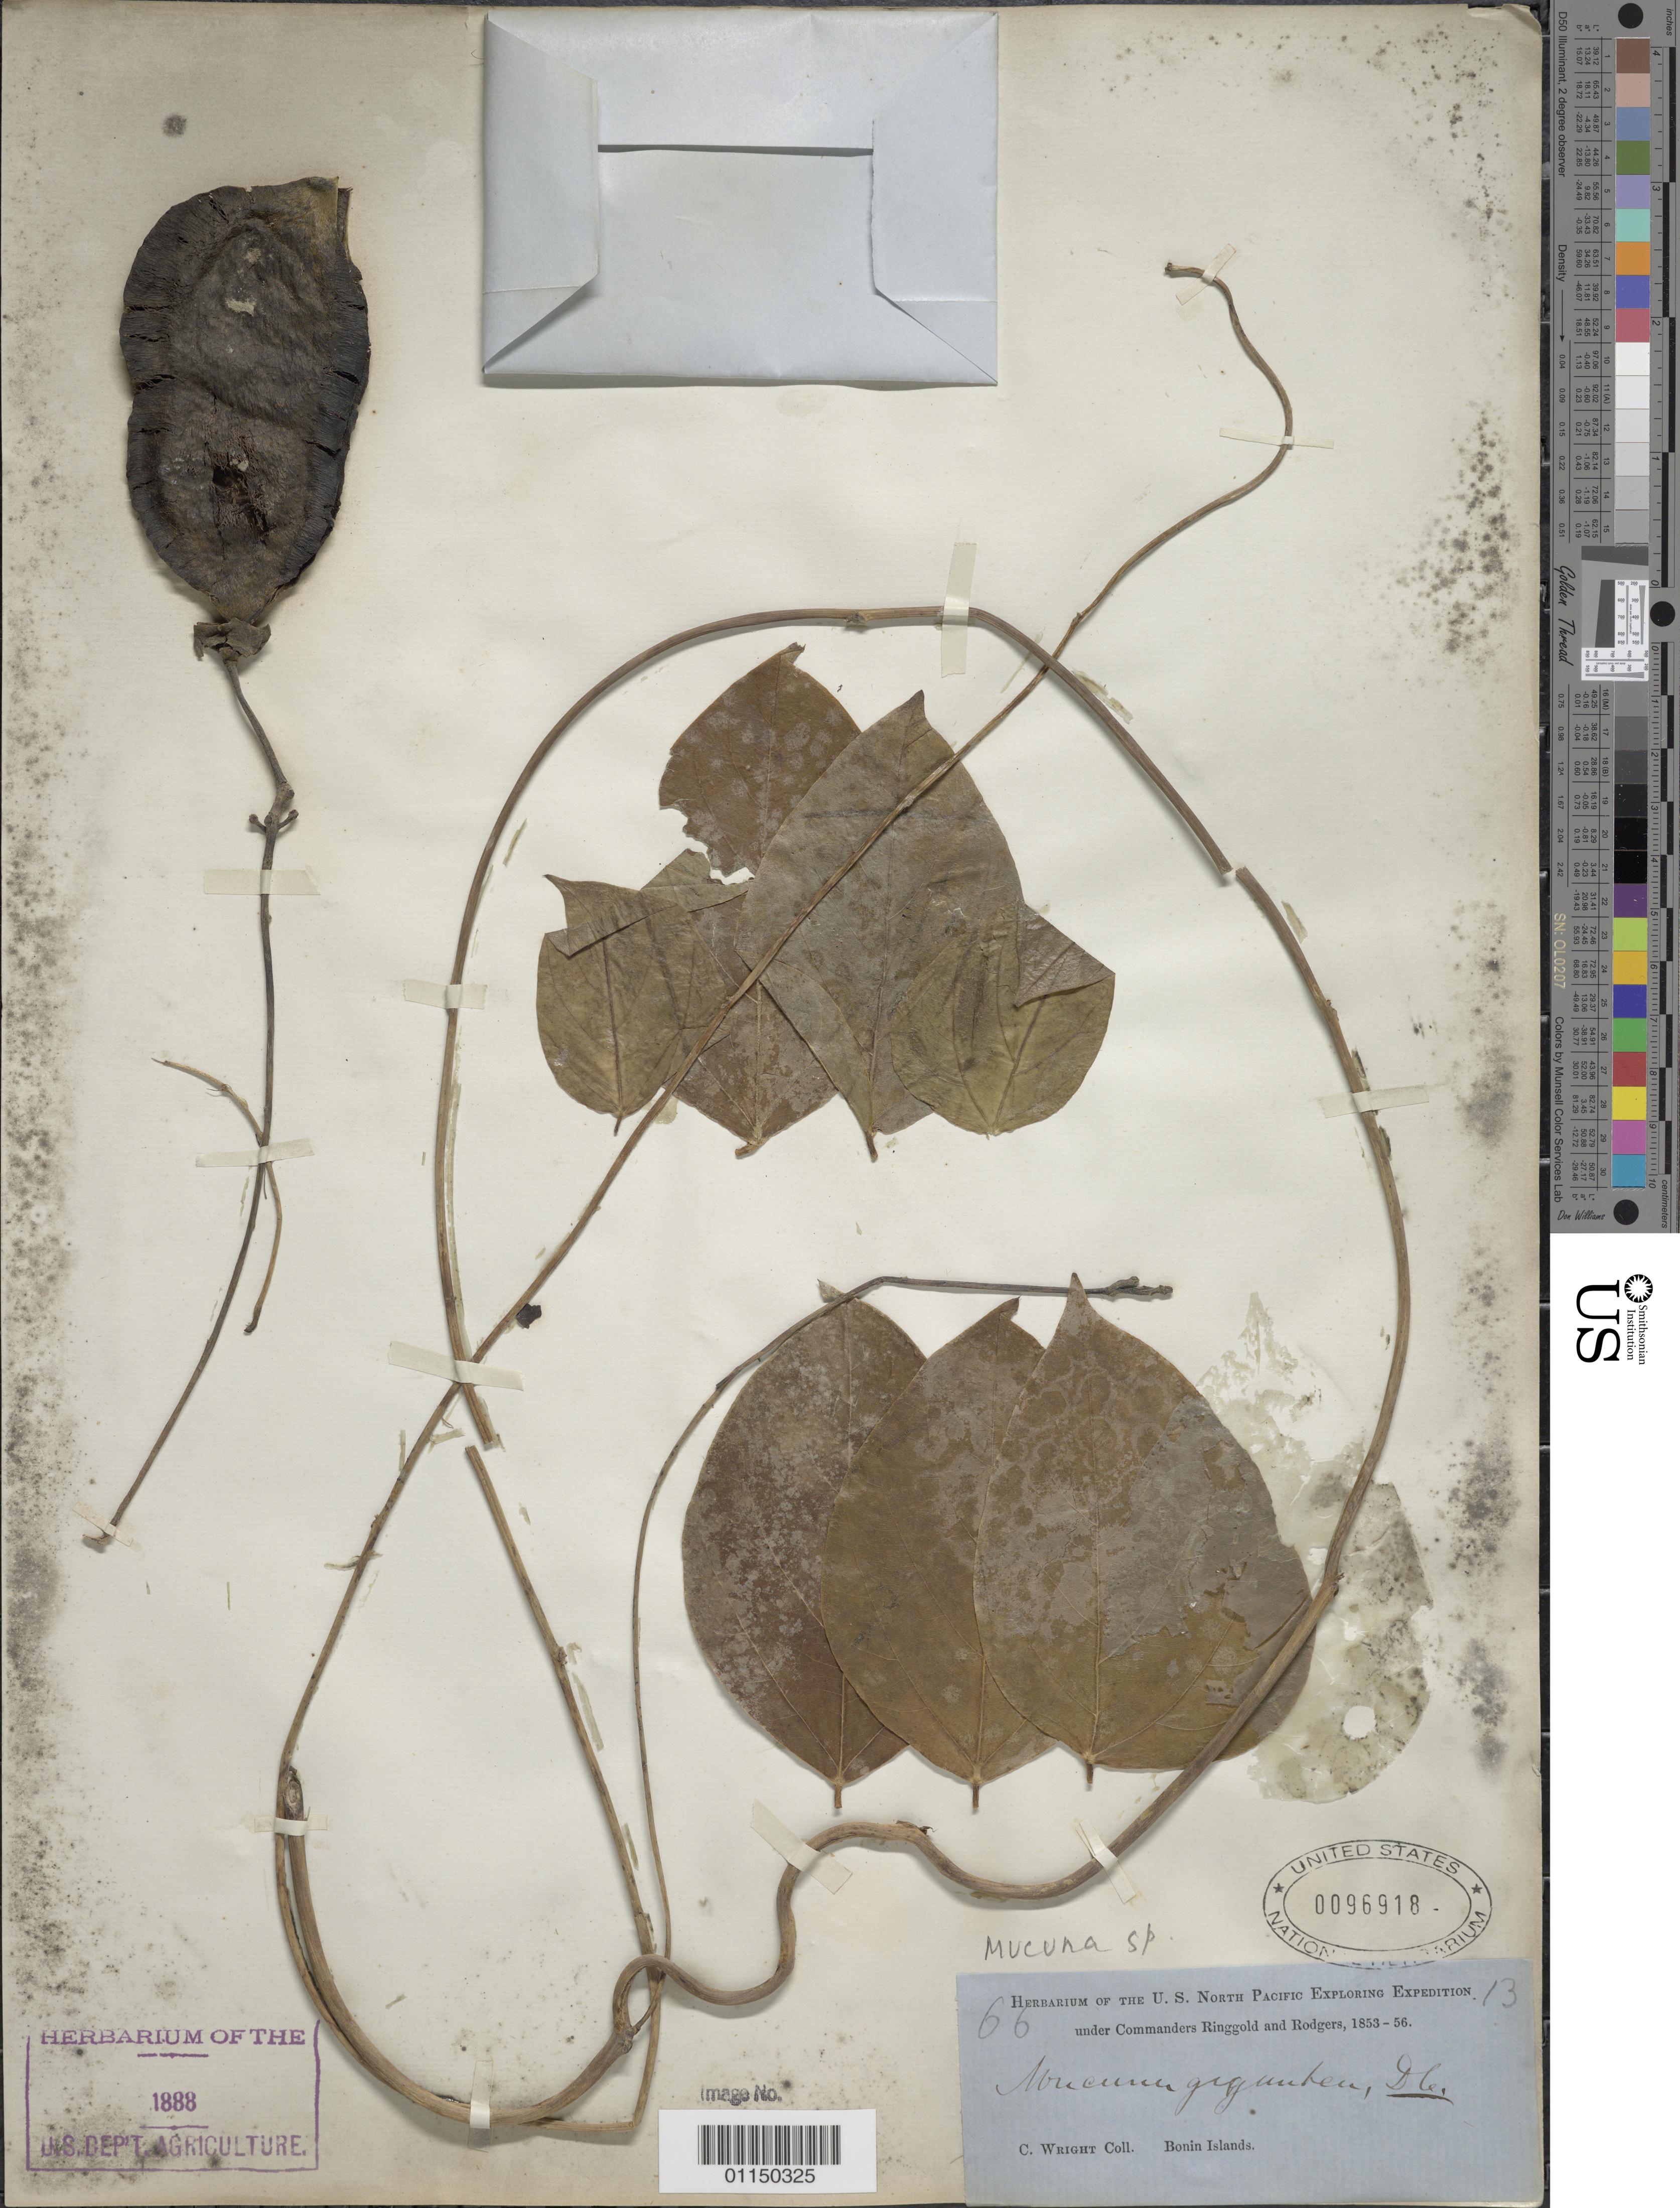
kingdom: Plantae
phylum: Tracheophyta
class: Magnoliopsida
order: Fabales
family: Fabaceae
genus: Mucuna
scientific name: Mucuna sp.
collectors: C. Wright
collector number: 66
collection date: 1853/1856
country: Japan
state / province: Tokyo, Federal City of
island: Bonin Islands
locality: Bonin Islands.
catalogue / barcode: US 96918